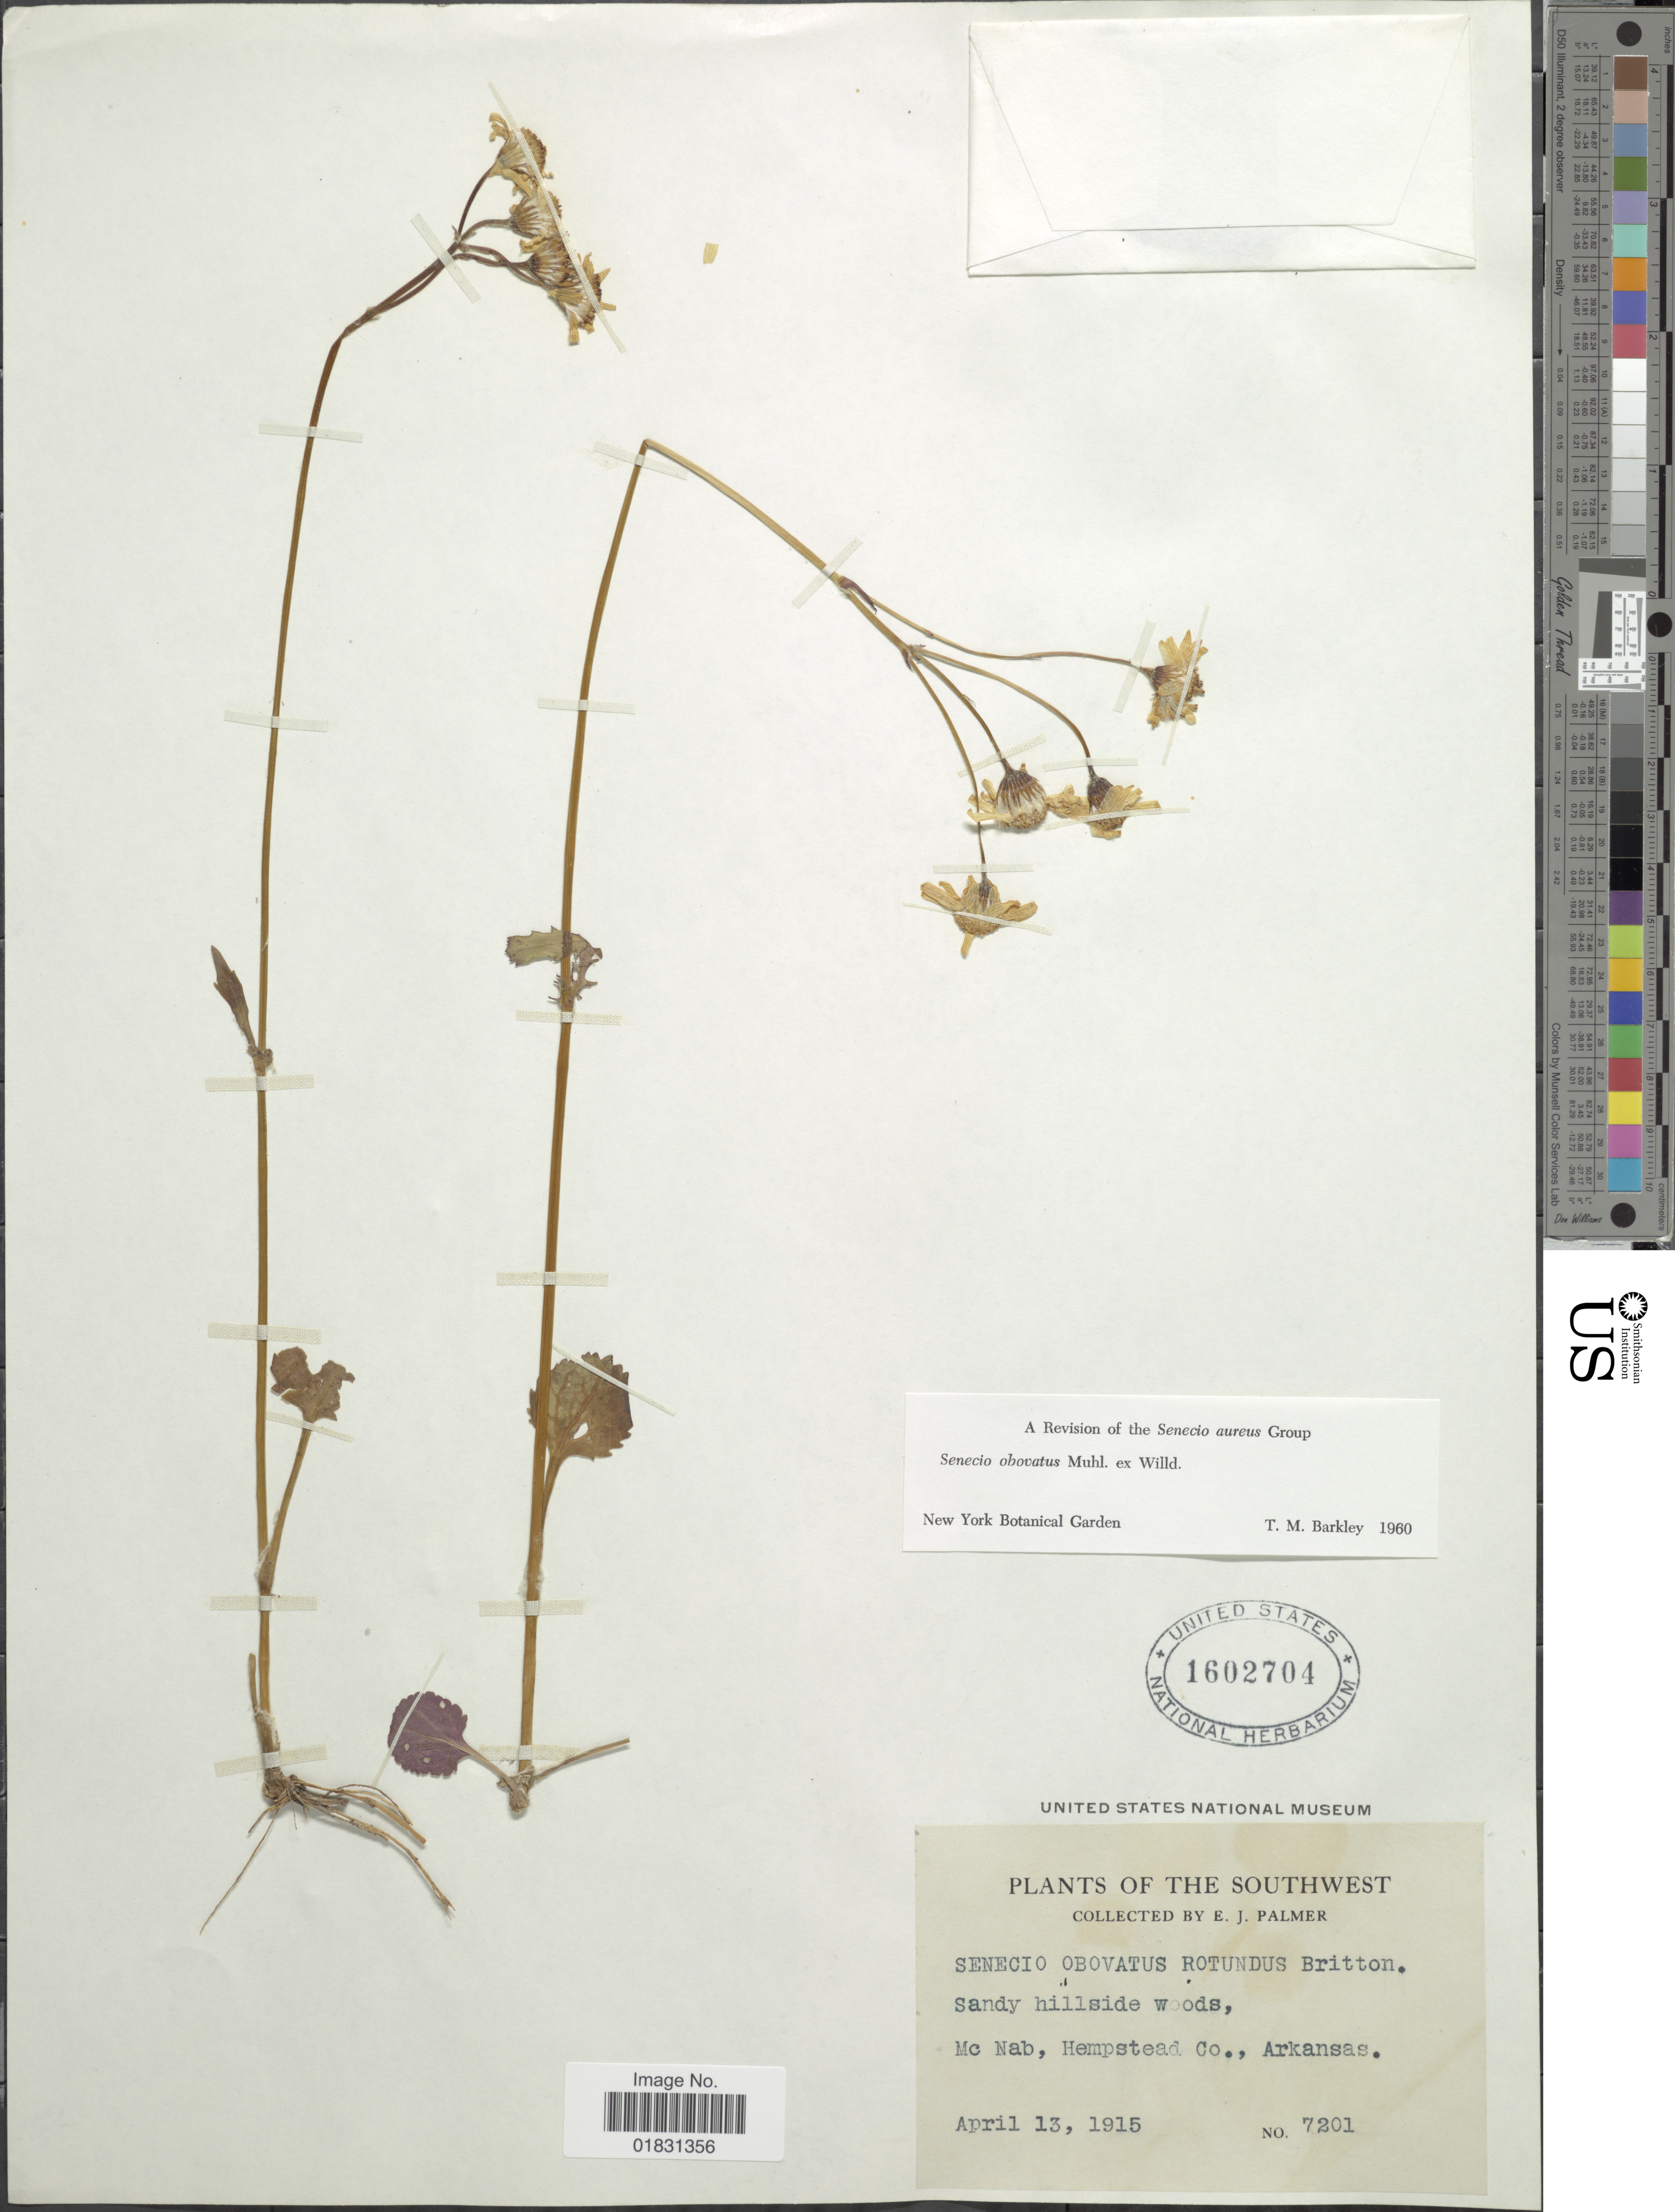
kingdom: Plantae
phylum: Tracheophyta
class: Magnoliopsida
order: Asterales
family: Asteraceae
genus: Packera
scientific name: Packera obovata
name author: (Muhl. ex Willd.) W.A. Weber & Á. Löve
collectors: E. J. Palmer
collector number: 7201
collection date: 1915-04-13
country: United States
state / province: Arkansas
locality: The Southwest, Sandy hillside woods, Mc Naba, Hempstead Co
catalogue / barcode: US 1602704